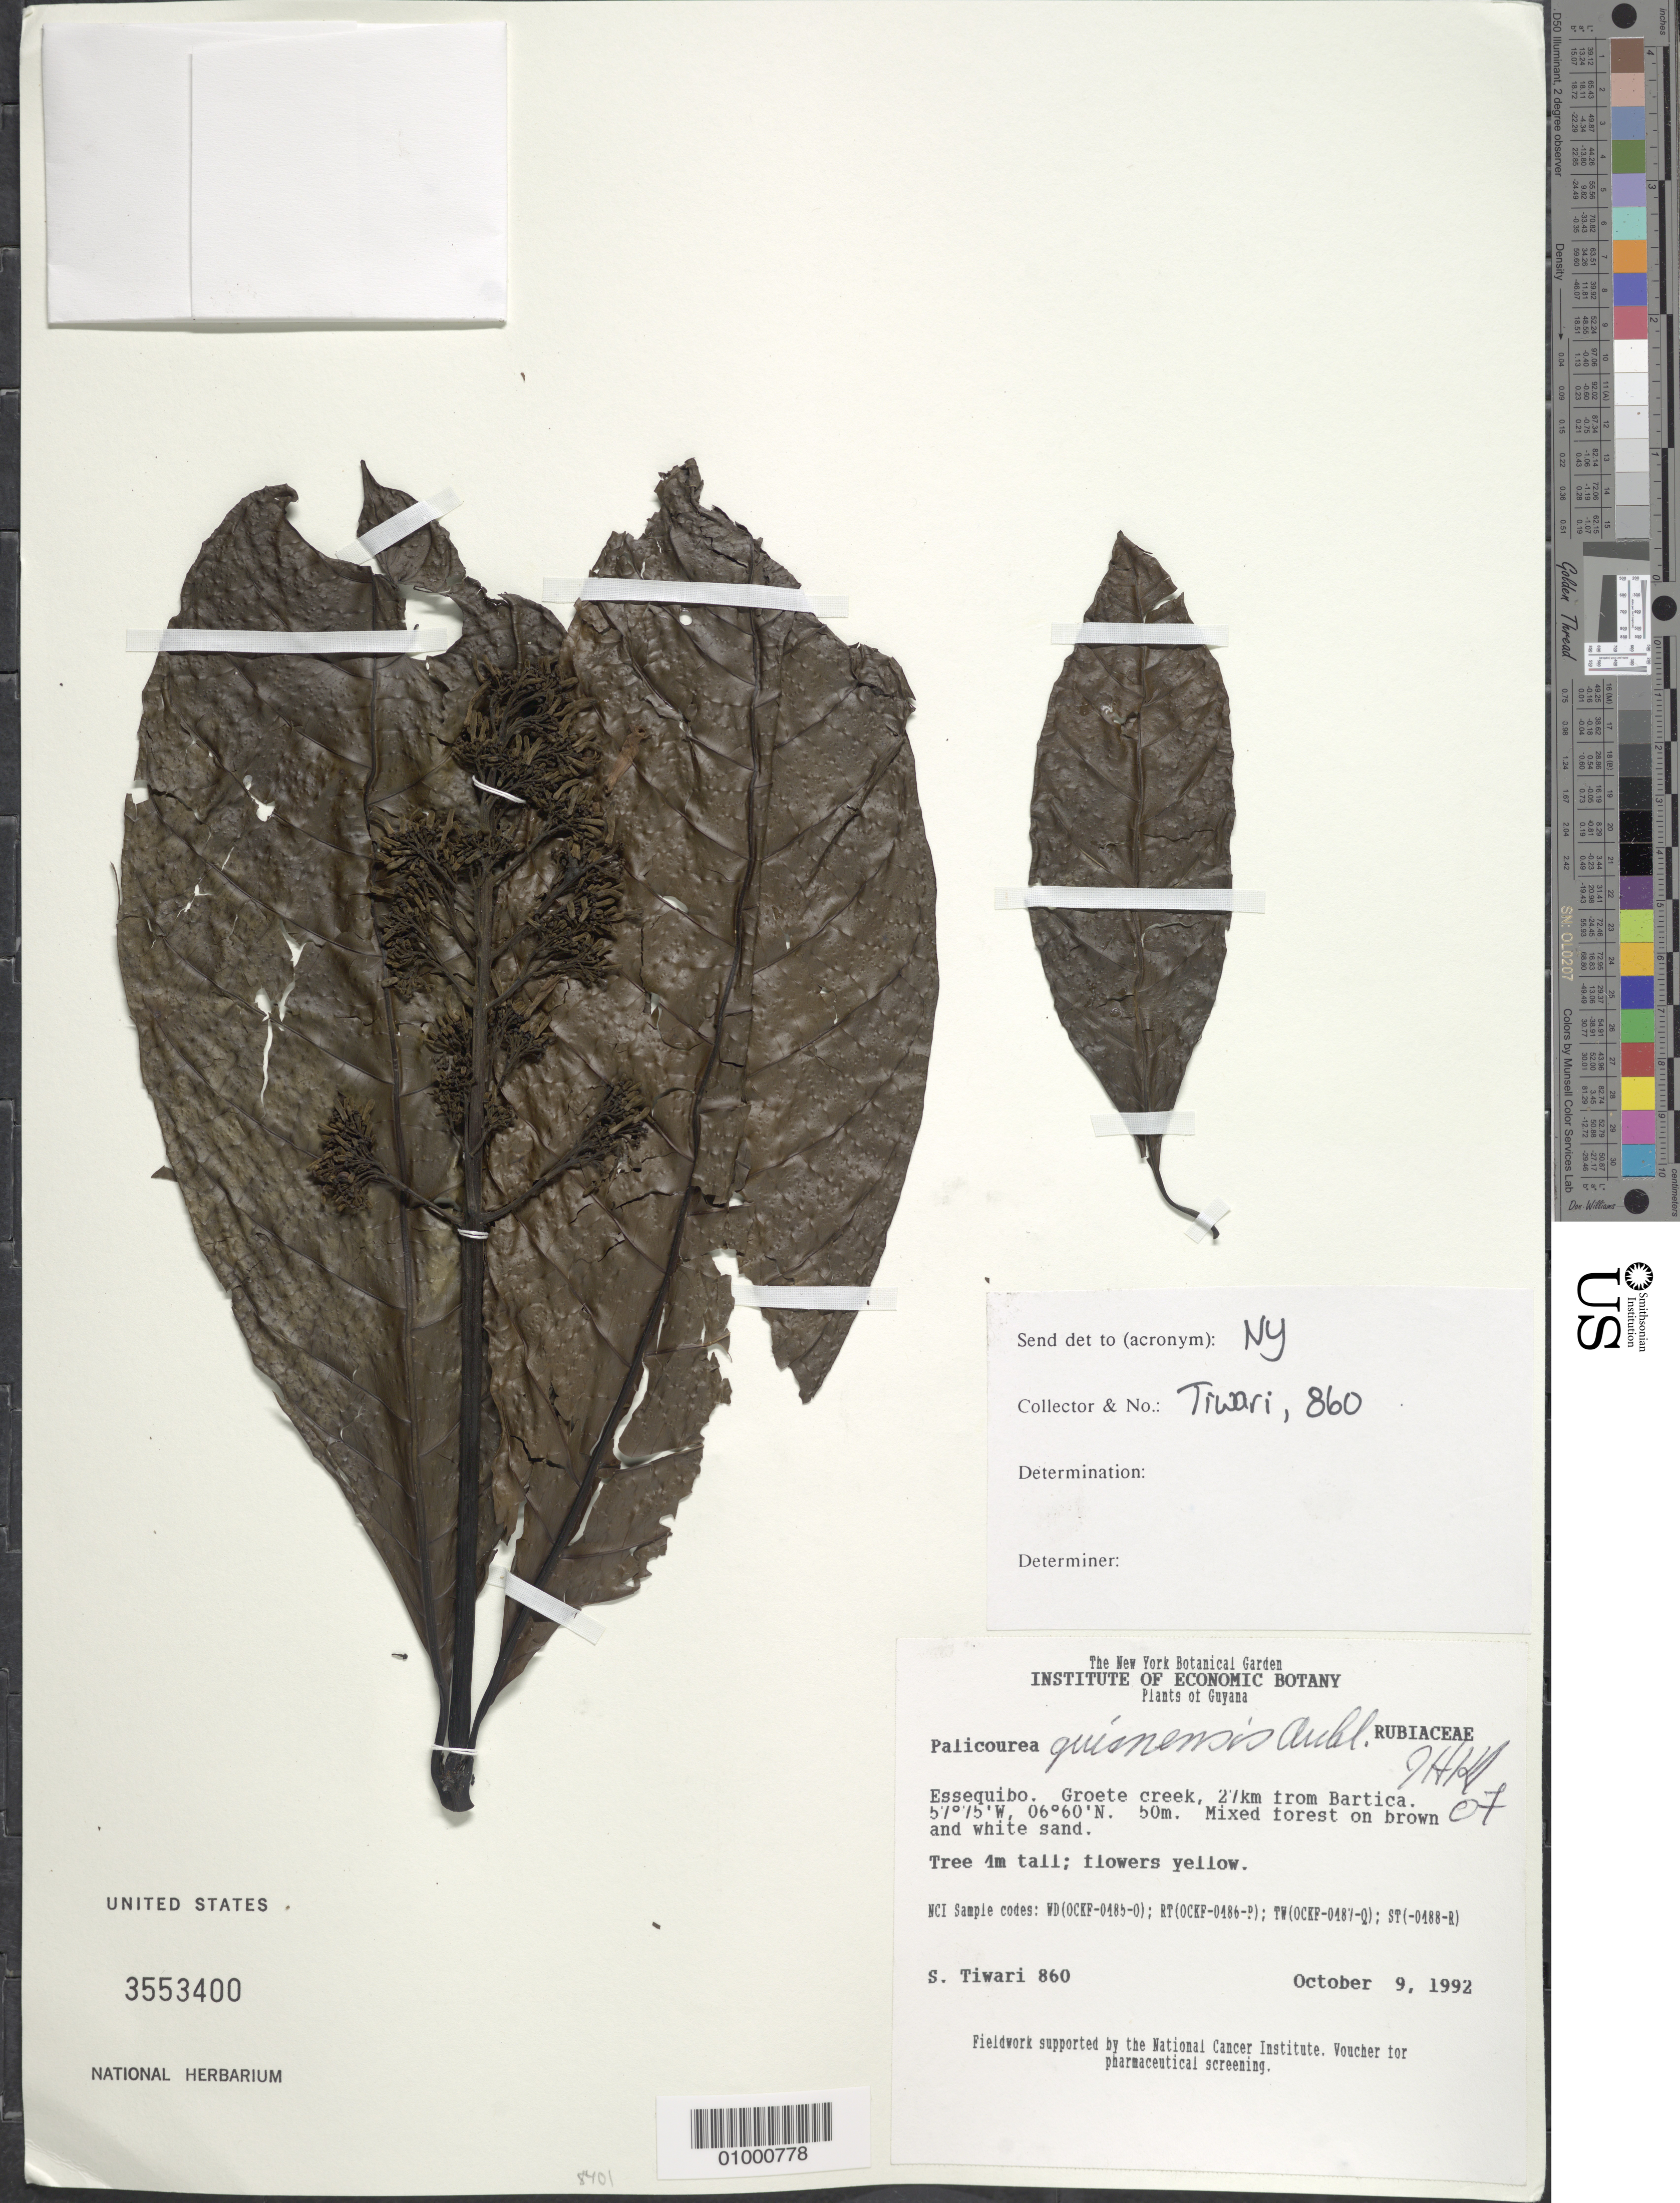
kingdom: Plantae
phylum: Tracheophyta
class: Magnoliopsida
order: Gentianales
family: Rubiaceae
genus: Palicourea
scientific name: Palicourea guianensis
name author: Aubl.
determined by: Kirkbride, J. H.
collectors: S. Tiwari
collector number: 860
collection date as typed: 11-Sep-92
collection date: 1992-09-11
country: Guyana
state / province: Essequibo Isl-W. Demerara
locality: Essequibo; Groete Creek, 27 km from Bartica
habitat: Mixed forest on brown and white sand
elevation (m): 50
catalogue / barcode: US 3553400